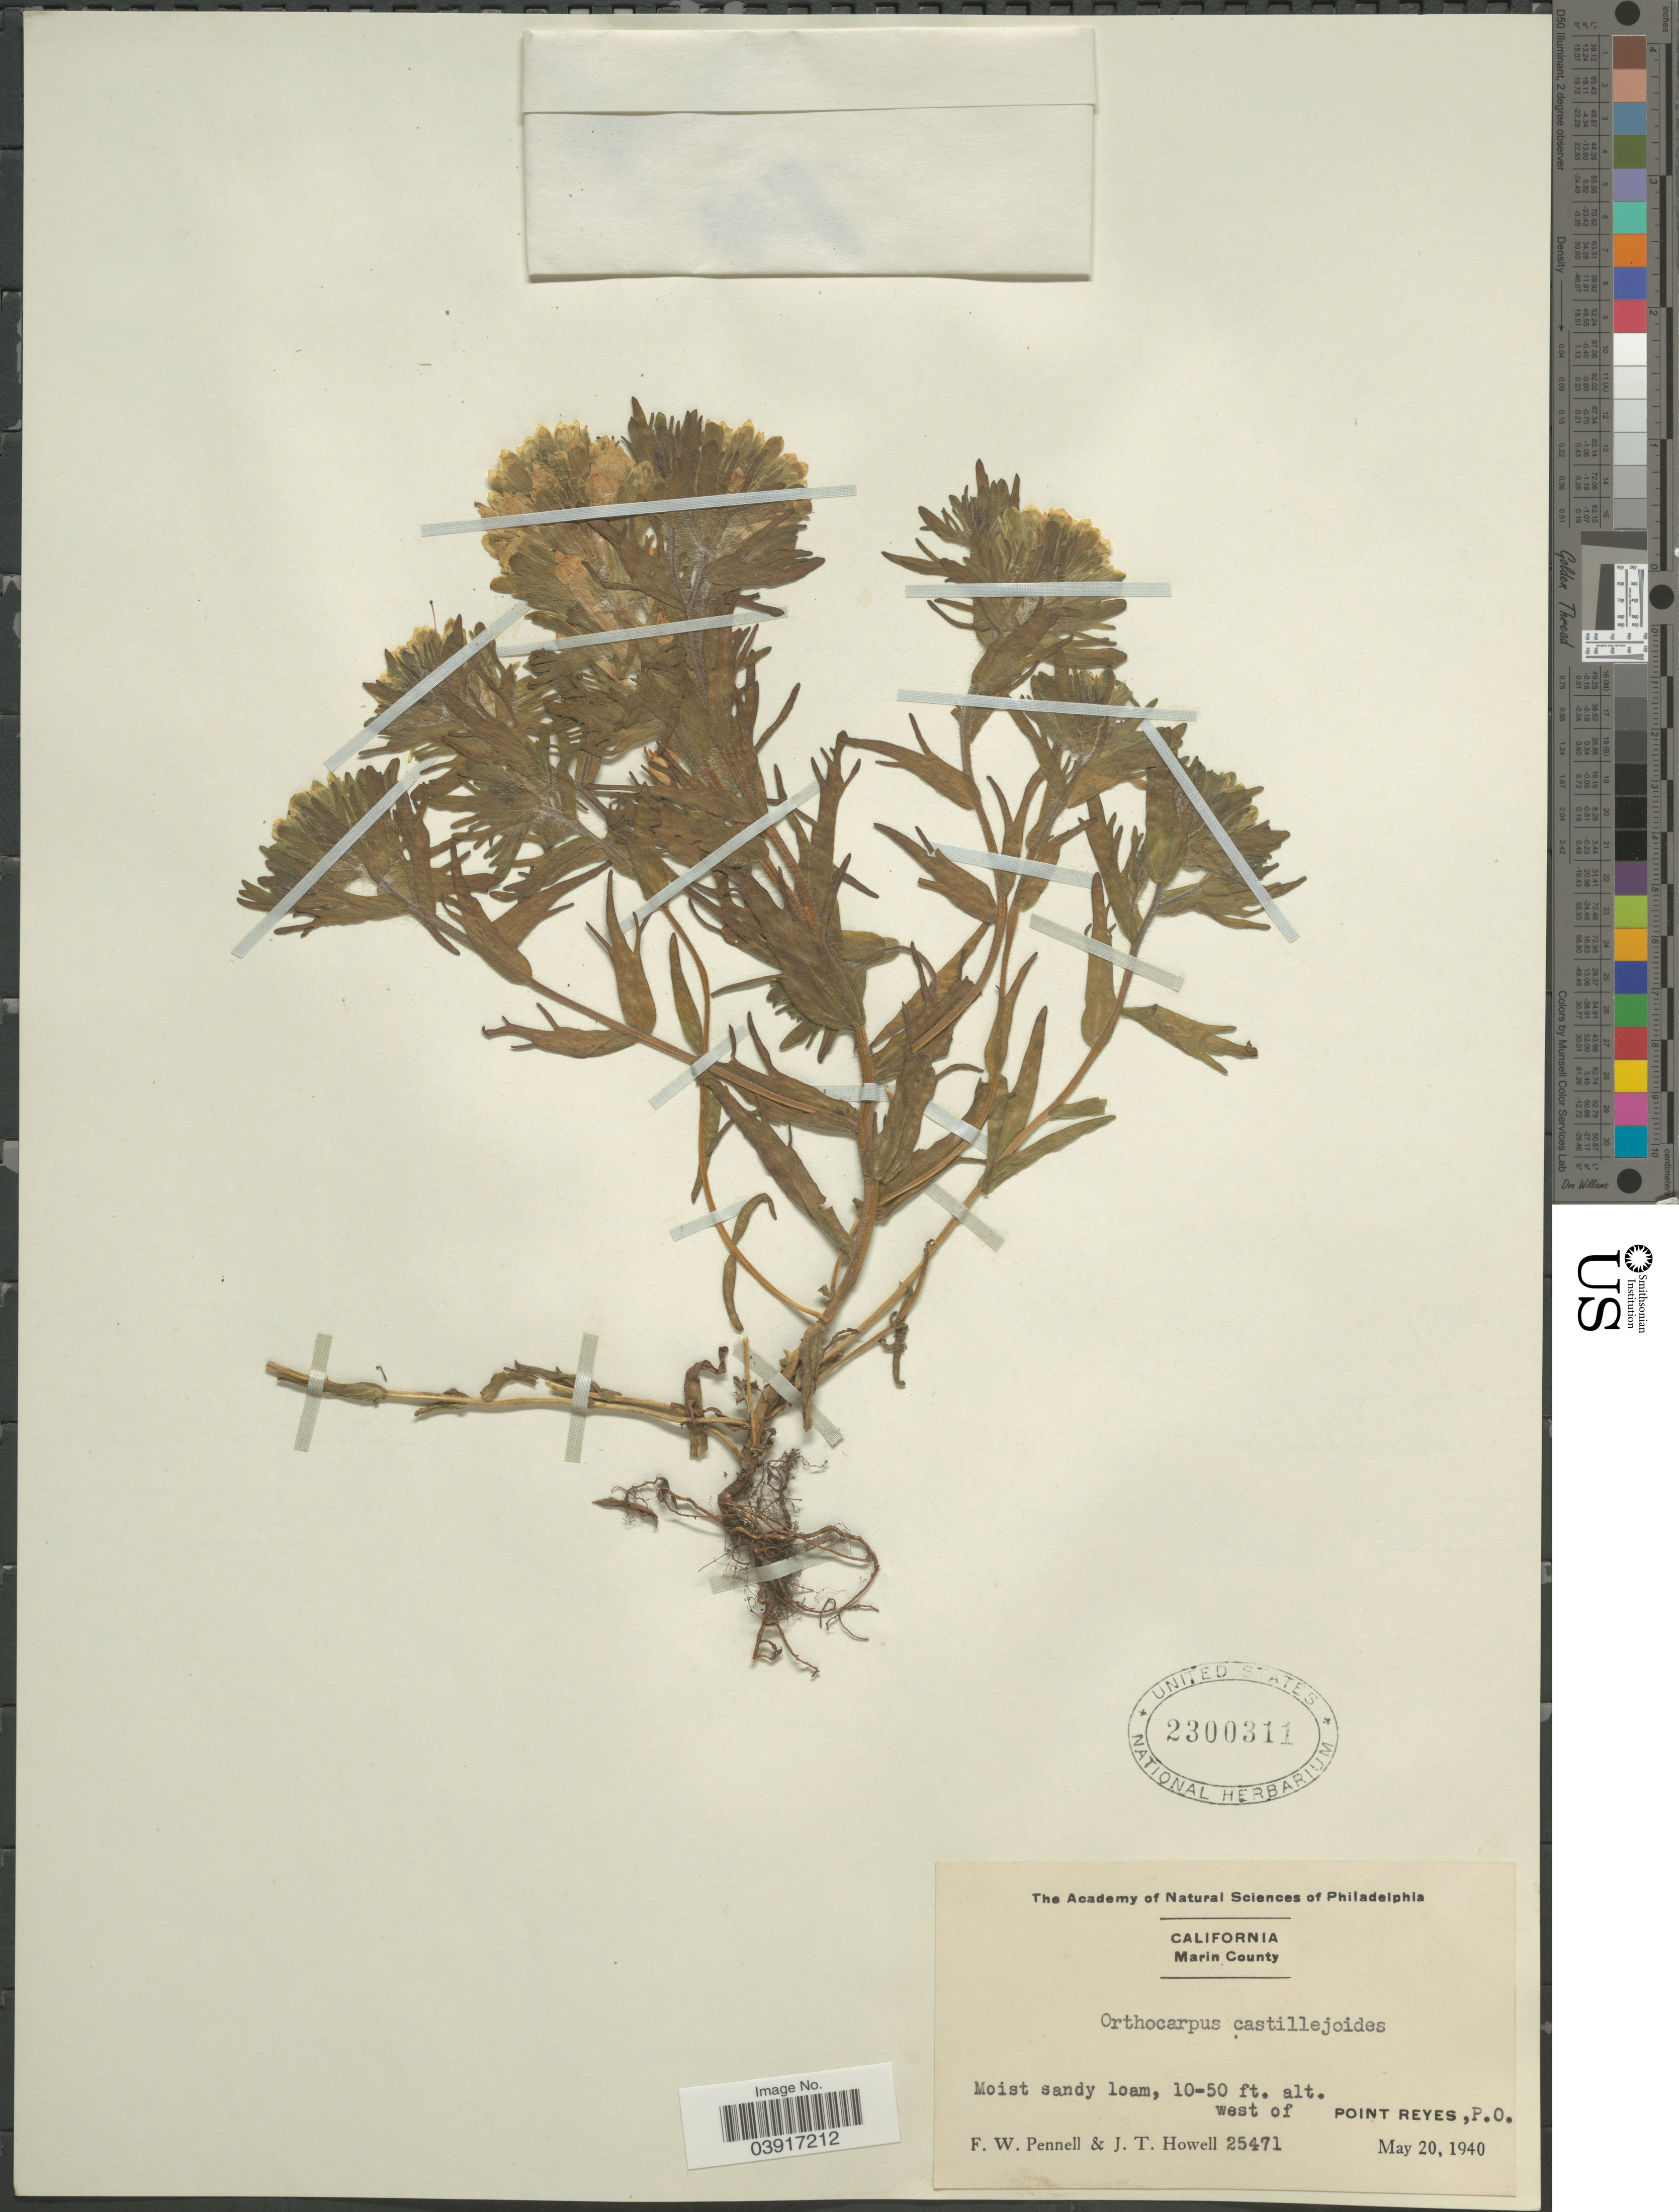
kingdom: Plantae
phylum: Tracheophyta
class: Magnoliopsida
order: Lamiales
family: Orobanchaceae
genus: Orthocarpus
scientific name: Orthocarpus castillejoides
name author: Benth.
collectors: F. W. Pennell & J. T. Howell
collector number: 25471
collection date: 1940-05-20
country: United States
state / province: California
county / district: Marin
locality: Marin County. West of Point Reyes, P. O.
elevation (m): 3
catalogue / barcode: US 2300311